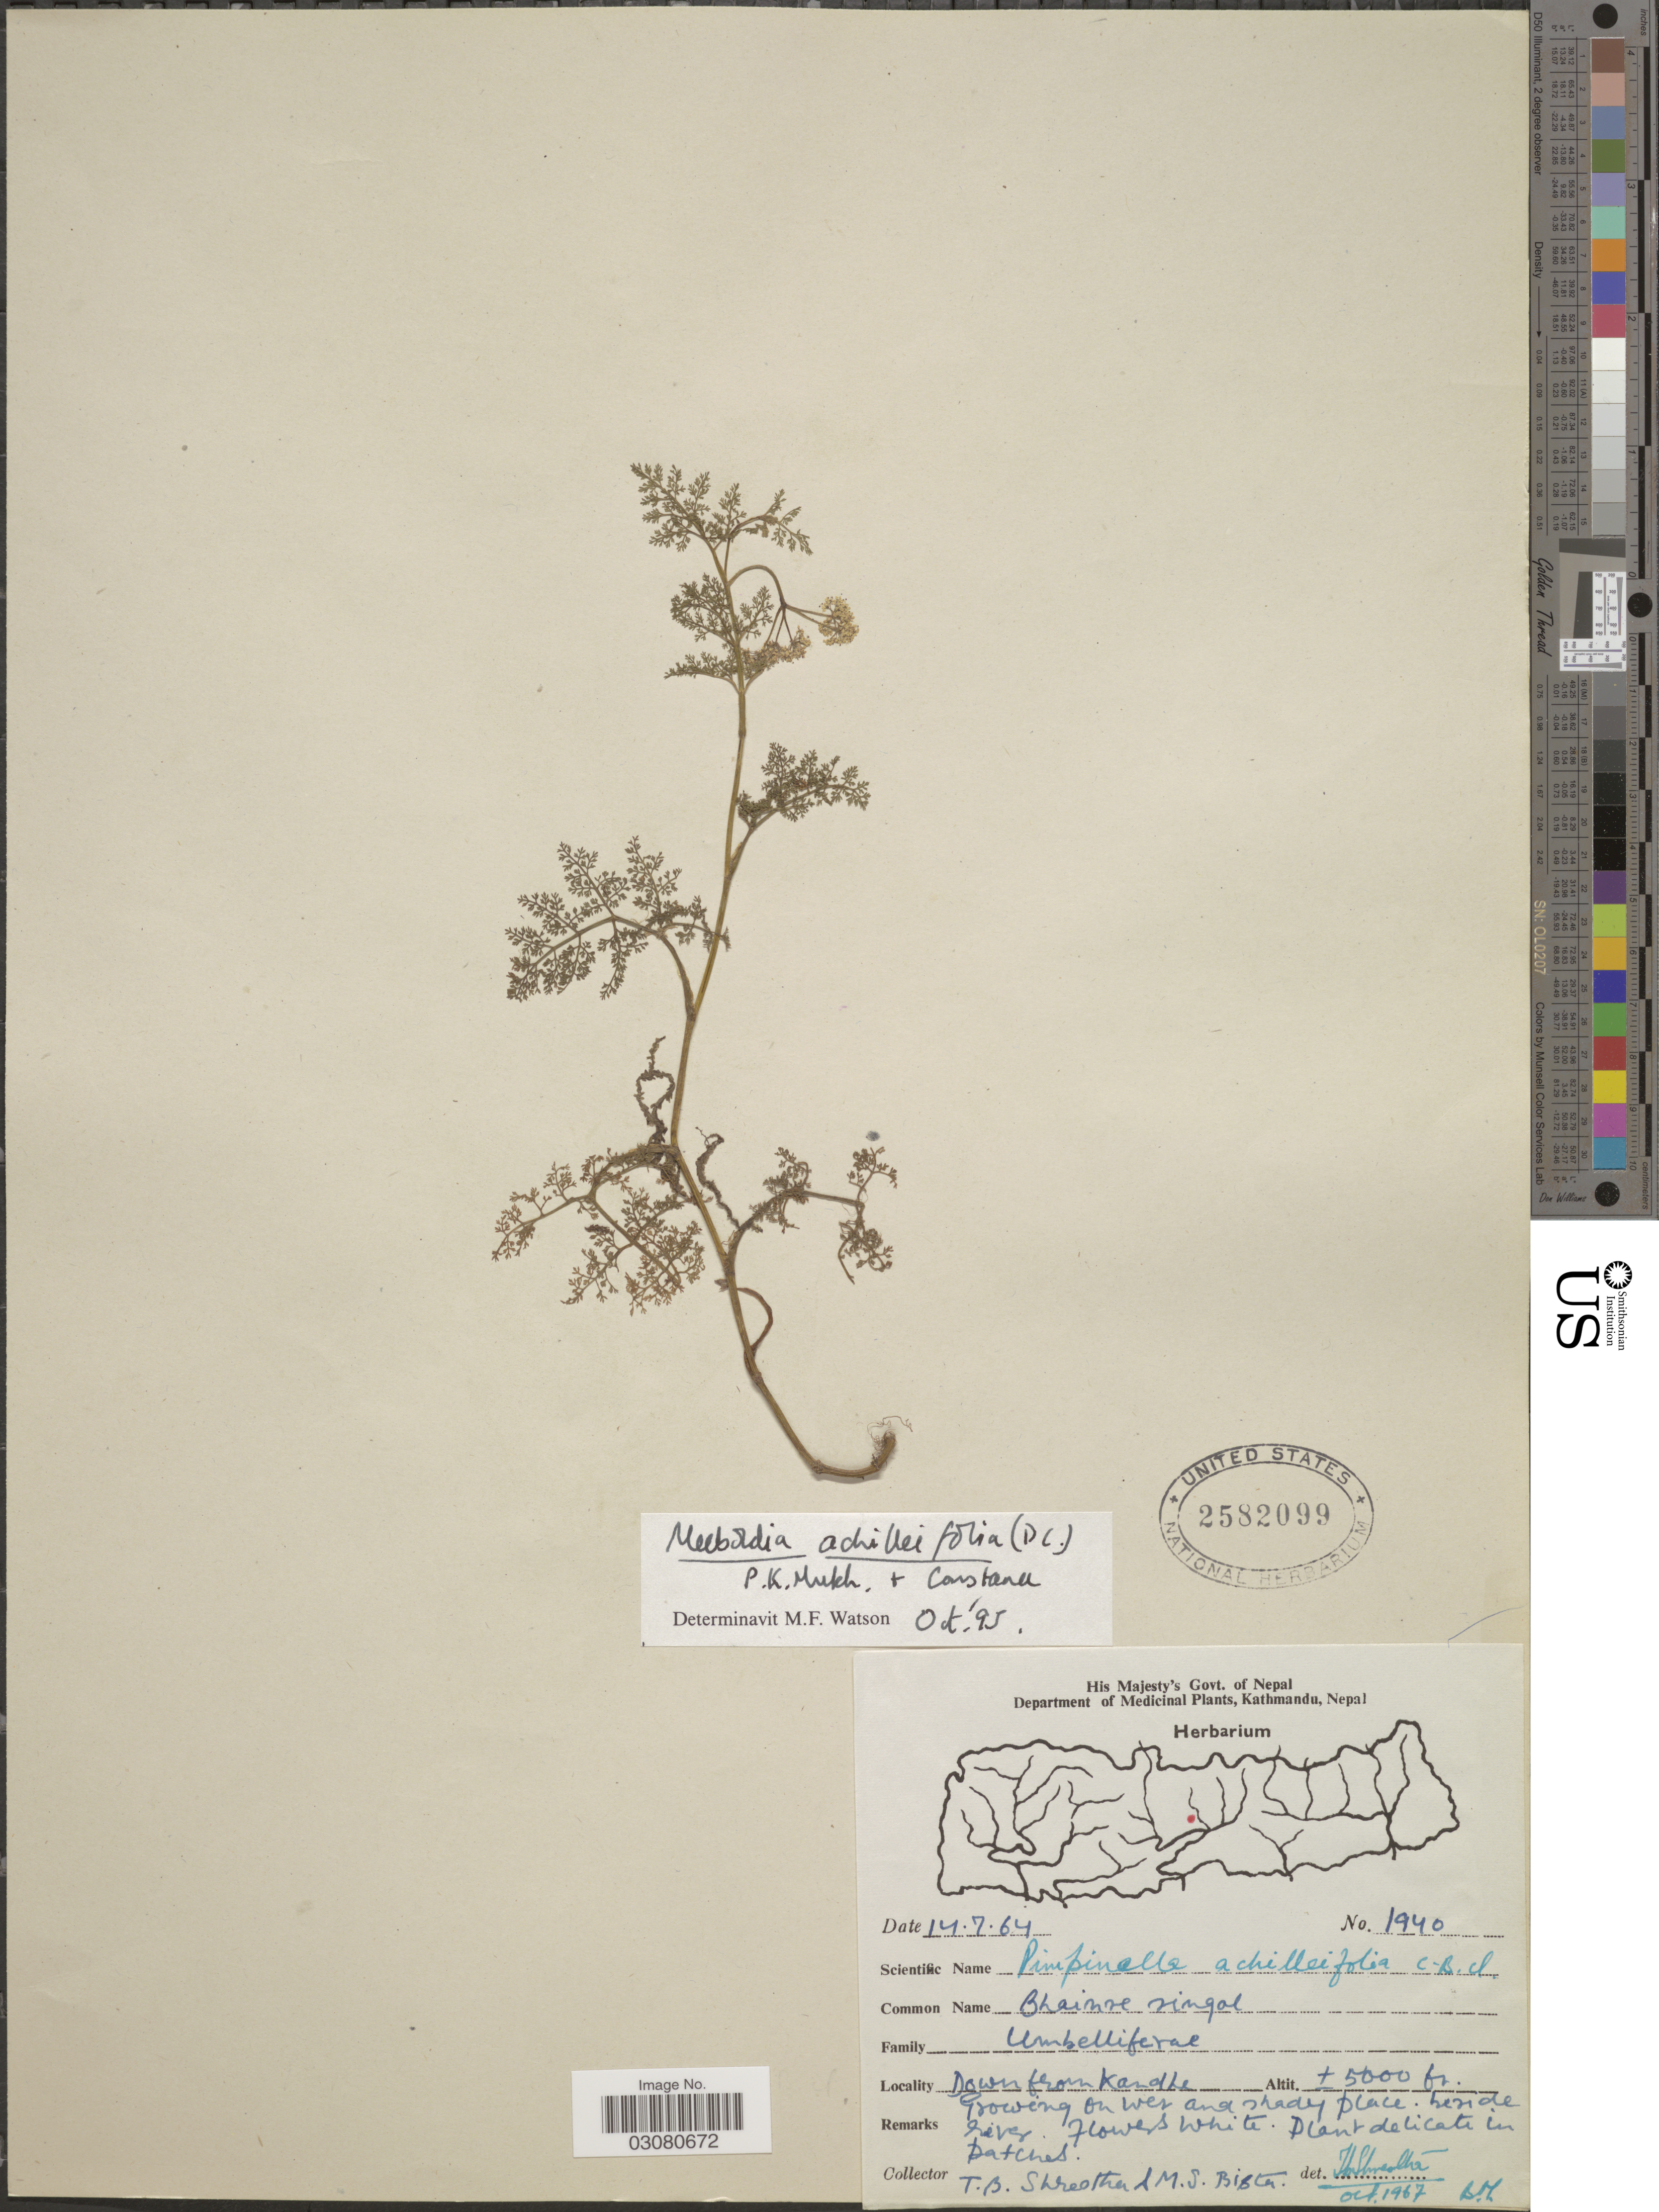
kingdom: Plantae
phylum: Tracheophyta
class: Magnoliopsida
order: Apiales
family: Apiaceae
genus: Meeboldia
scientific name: Meeboldia achilleifolia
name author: (DC.) P.K. Mukh. & Constance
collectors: T. B. Shrestha & M. Bista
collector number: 1940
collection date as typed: Transcribed d/m/y: 14/7/64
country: Nepal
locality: Down from Kandhe.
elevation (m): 1524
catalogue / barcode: US 2582099